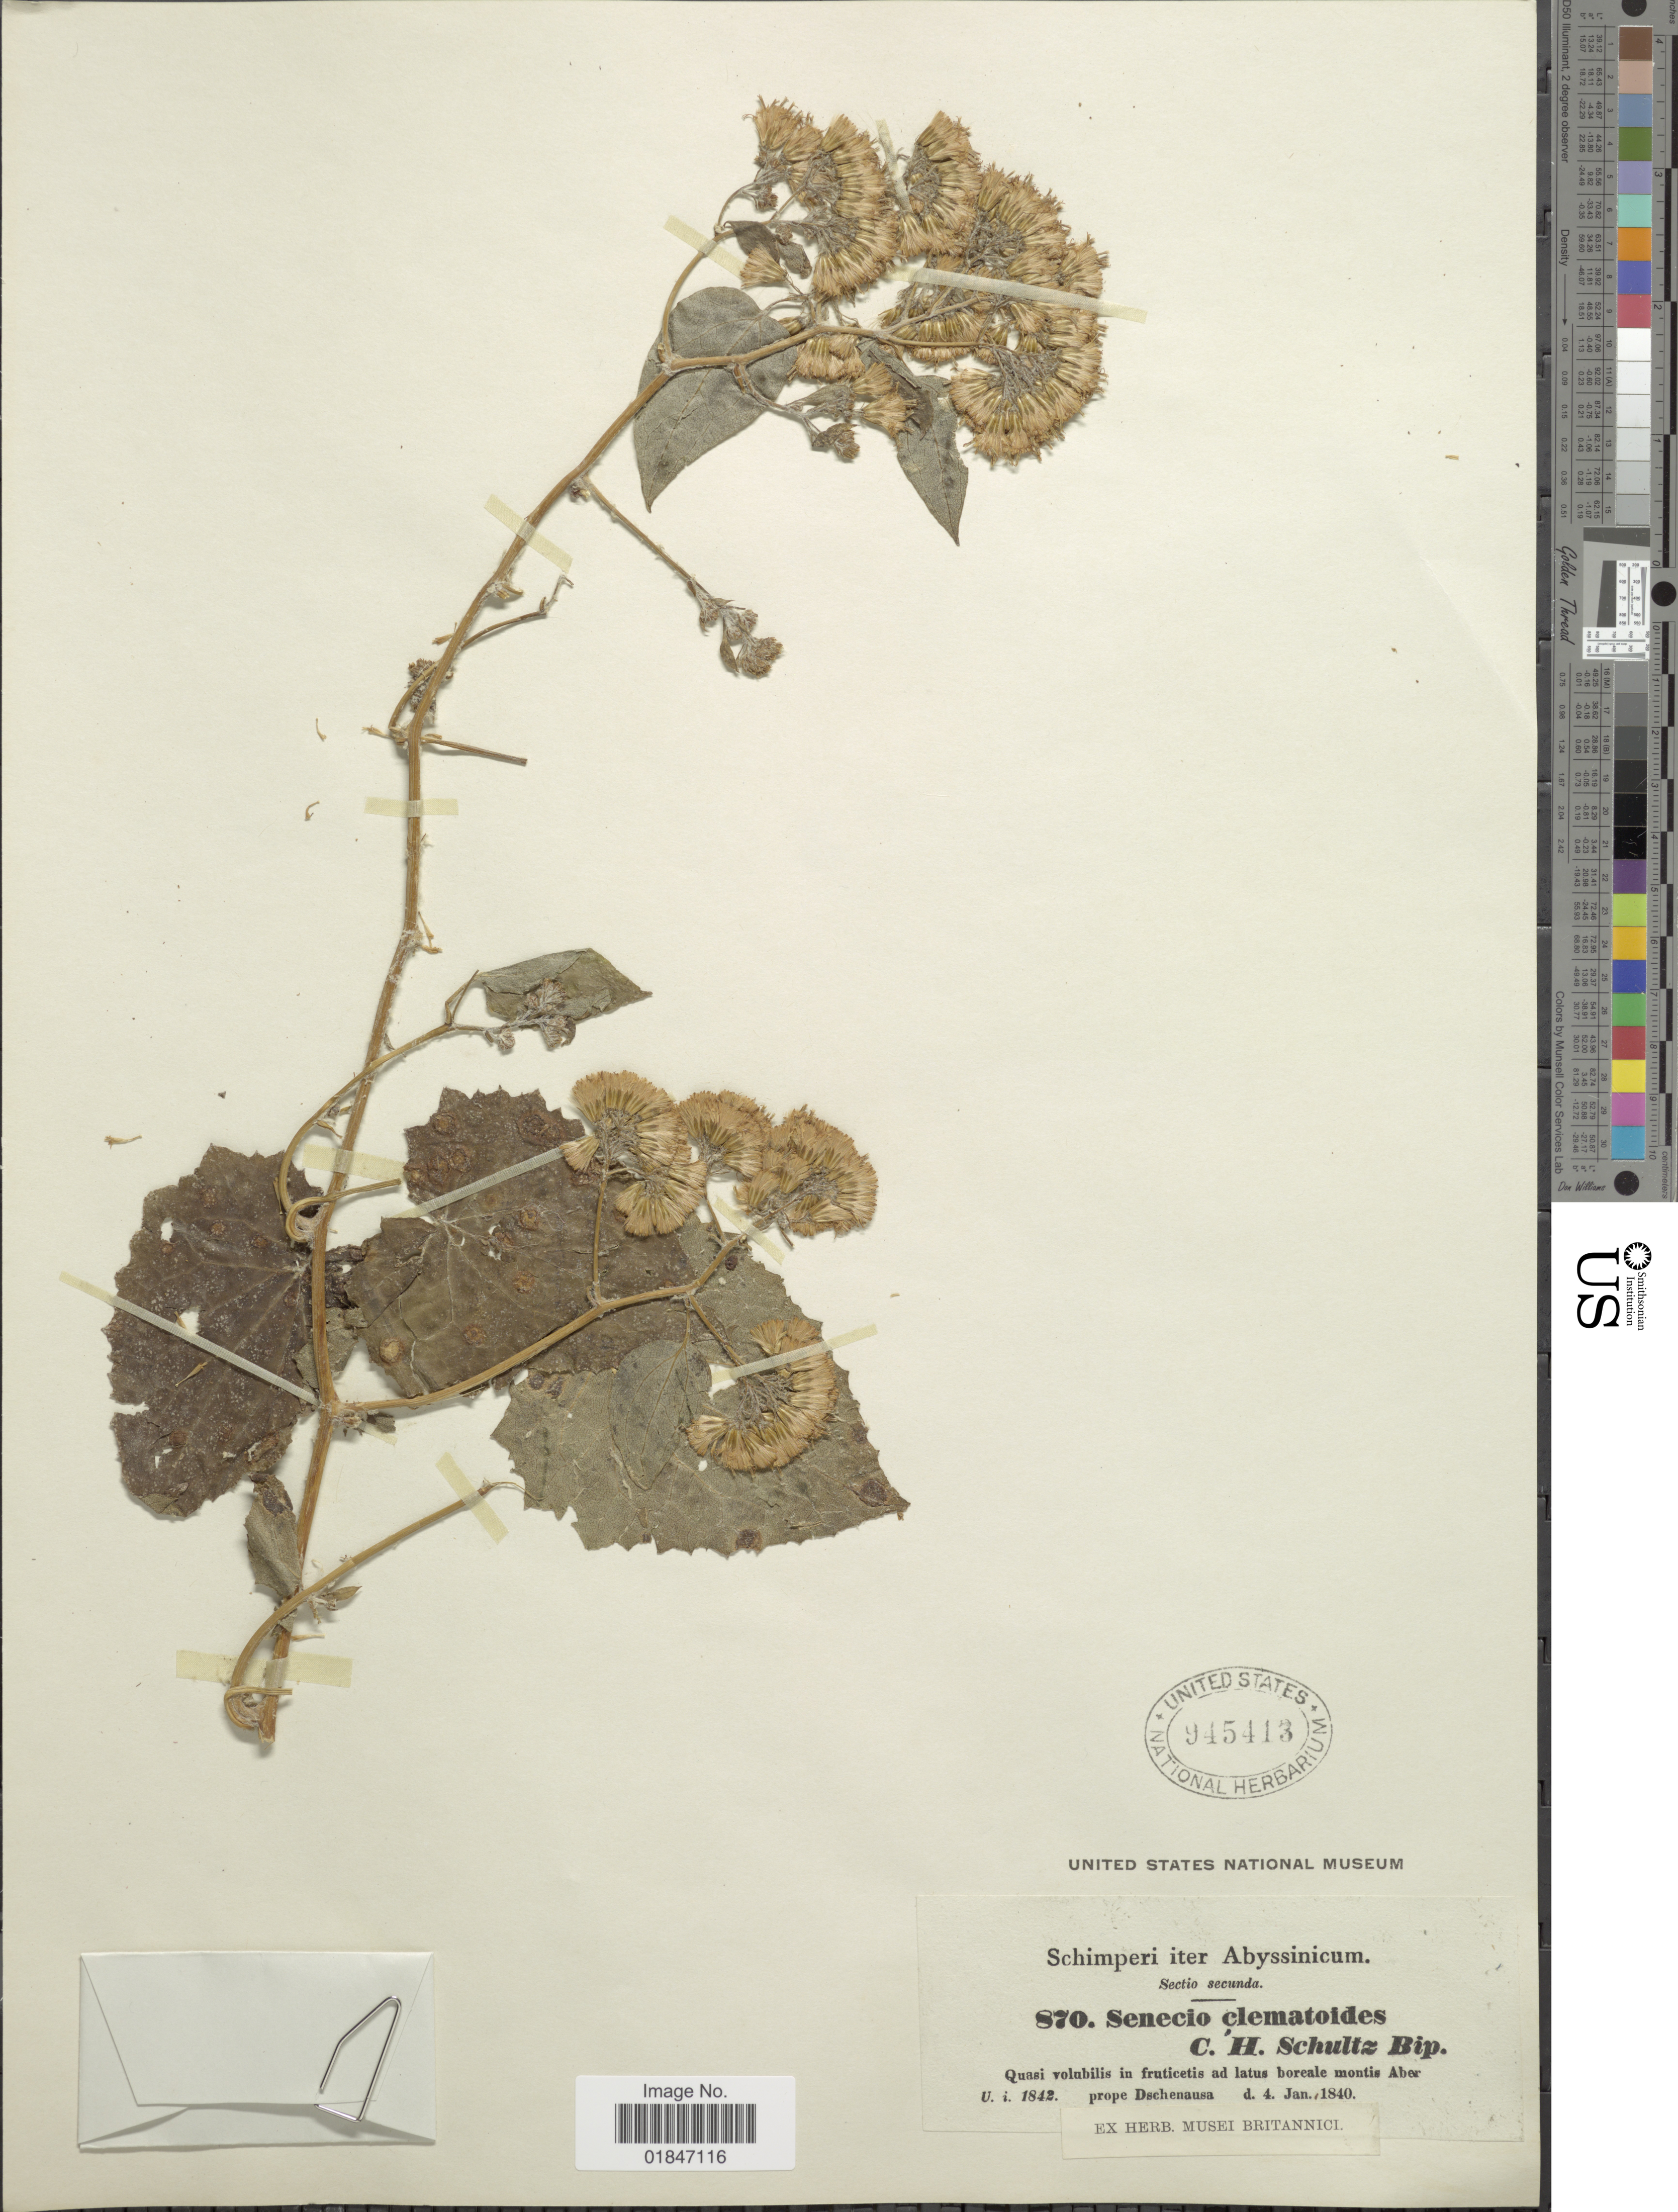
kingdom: Plantae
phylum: Tracheophyta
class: Magnoliopsida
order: Asterales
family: Asteraceae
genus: Mikaniopsis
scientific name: Mikaniopsis clematoides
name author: (Sch. Bip. ex A. Rich.) Milne-Redh.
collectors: -. Schimper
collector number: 870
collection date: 1840-01-04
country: Eritrea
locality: Abyssinicum. Quasi volubilis in fruticetis ad latus boreale montes Aber prope Dschenausa.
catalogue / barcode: US 945413